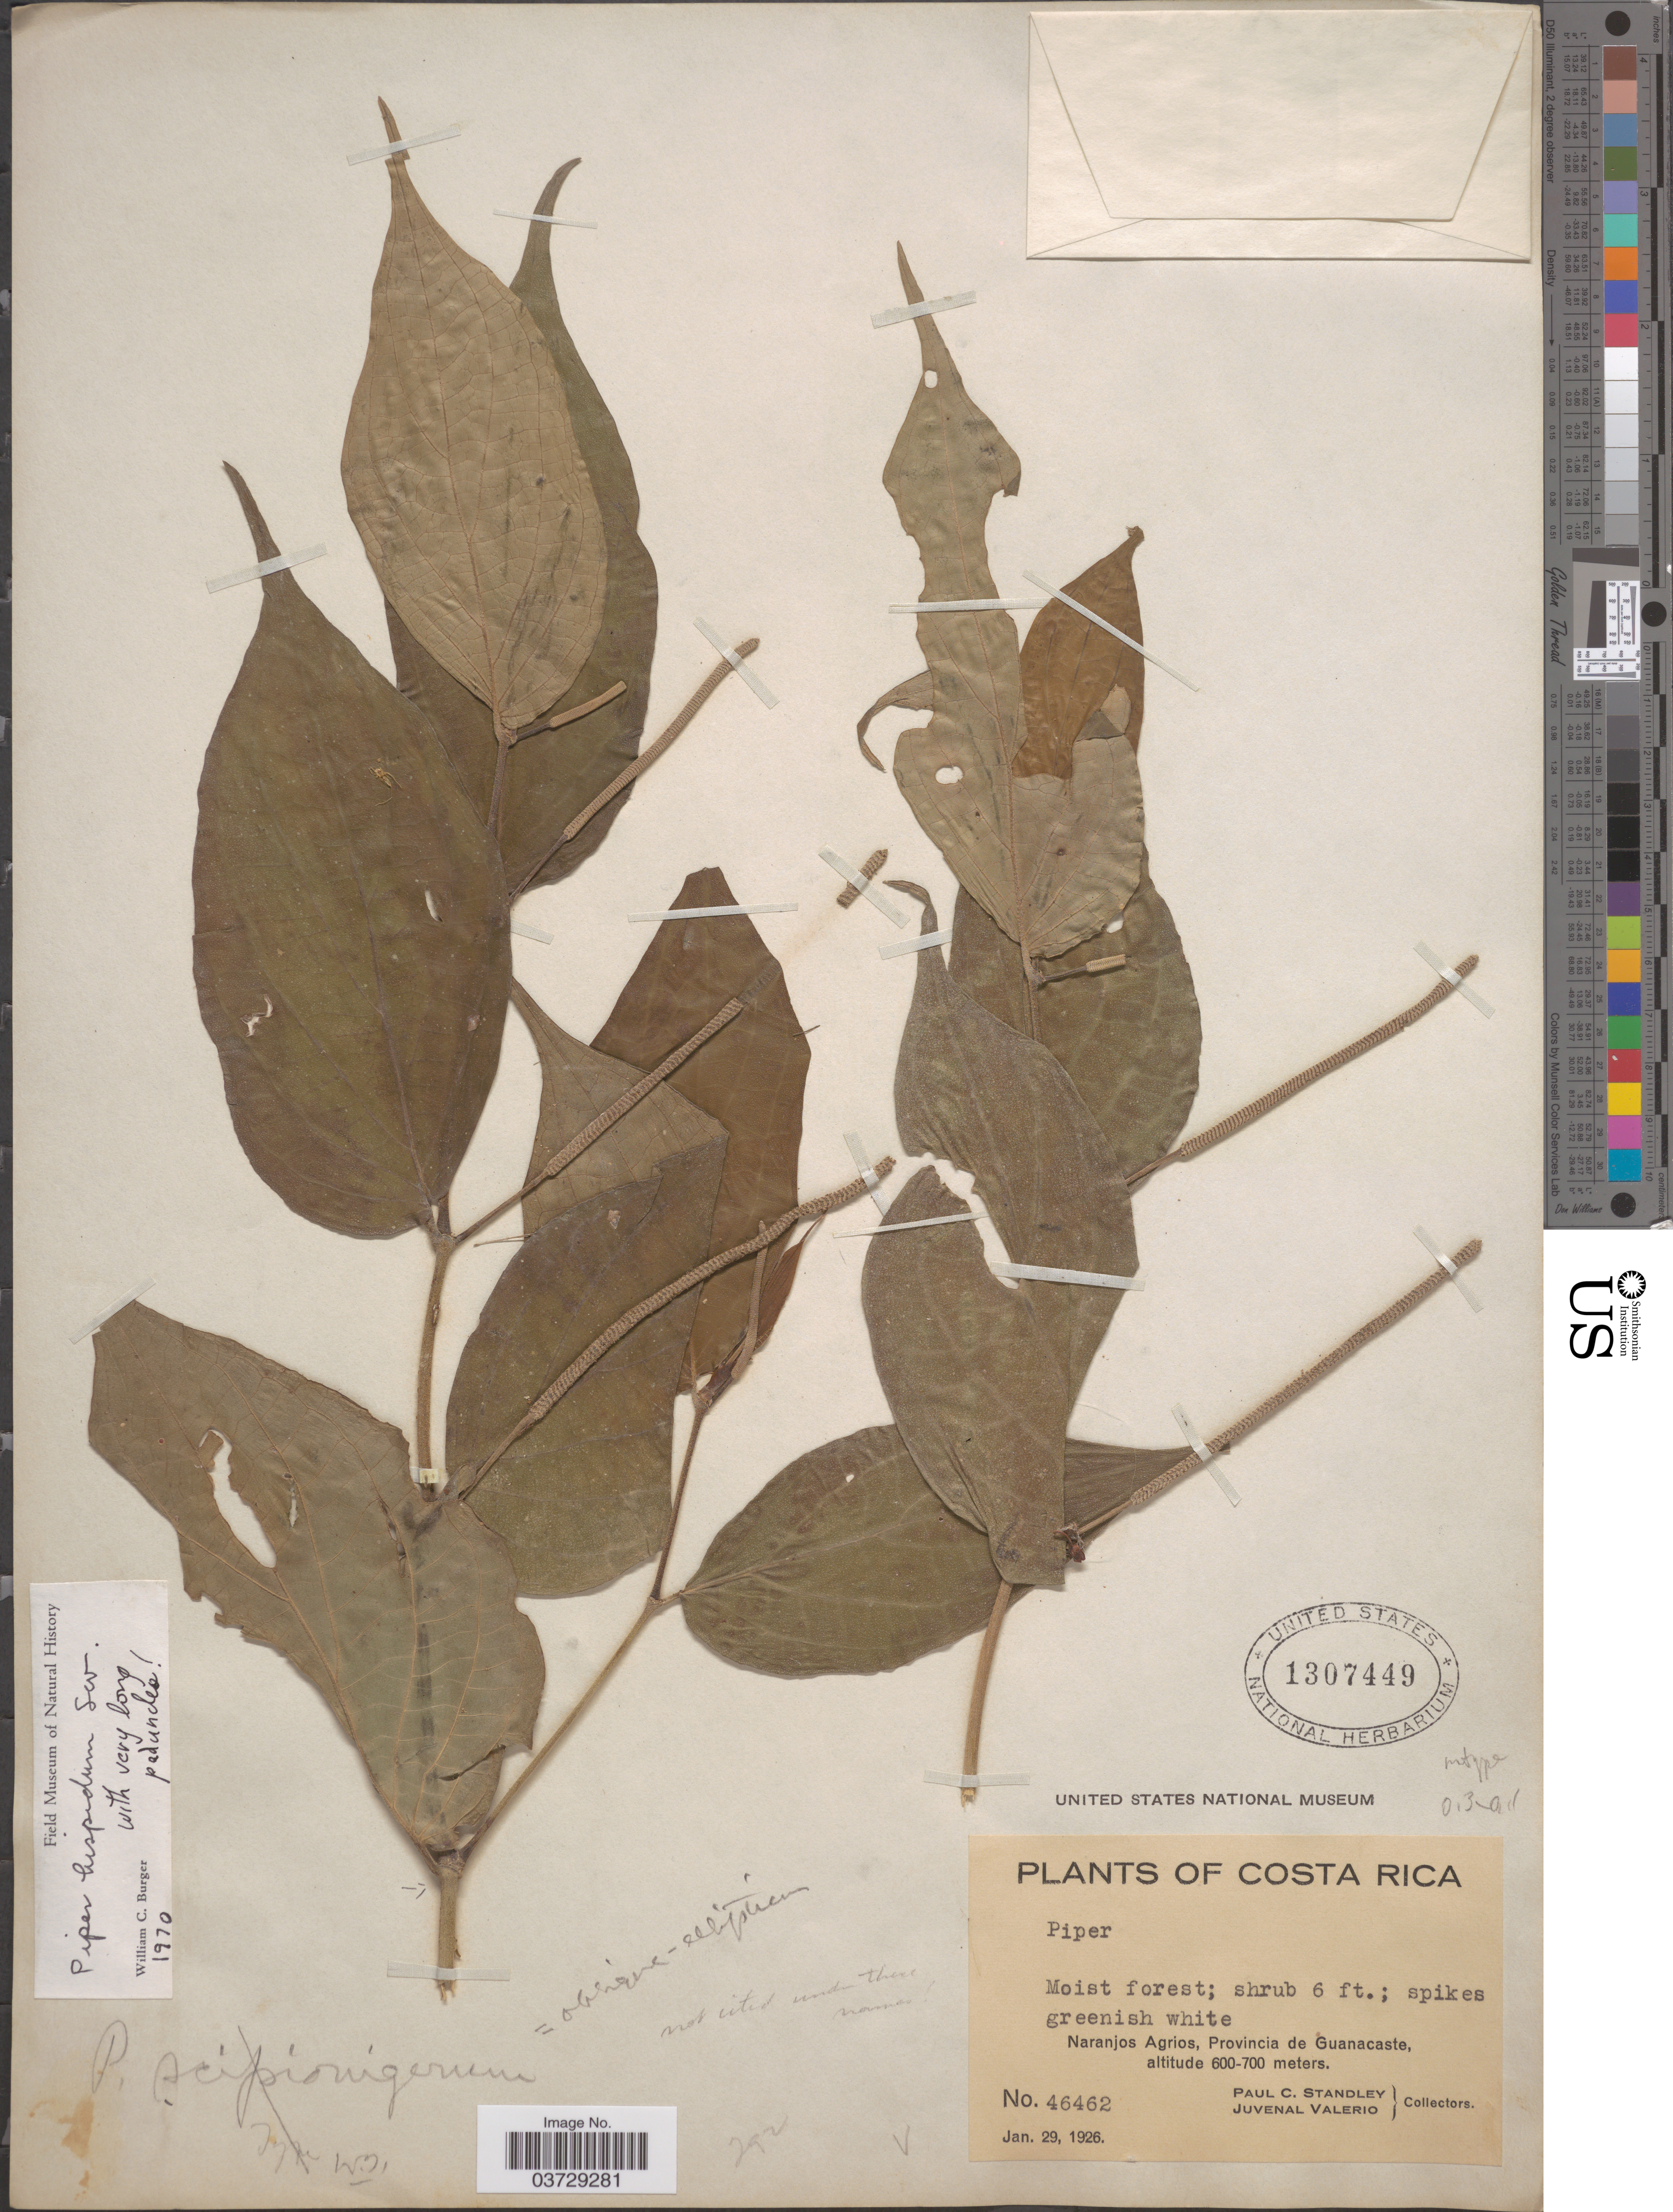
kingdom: Plantae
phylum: Tracheophyta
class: Magnoliopsida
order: Piperales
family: Piperaceae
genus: Piper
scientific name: Piper hispidum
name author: Sw.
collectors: P. C. Standley & J. Valerio R.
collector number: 46462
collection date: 1926-01-29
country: Costa Rica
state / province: Guanacaste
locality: Naranjos Agrios.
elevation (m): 600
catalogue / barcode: US 1307449